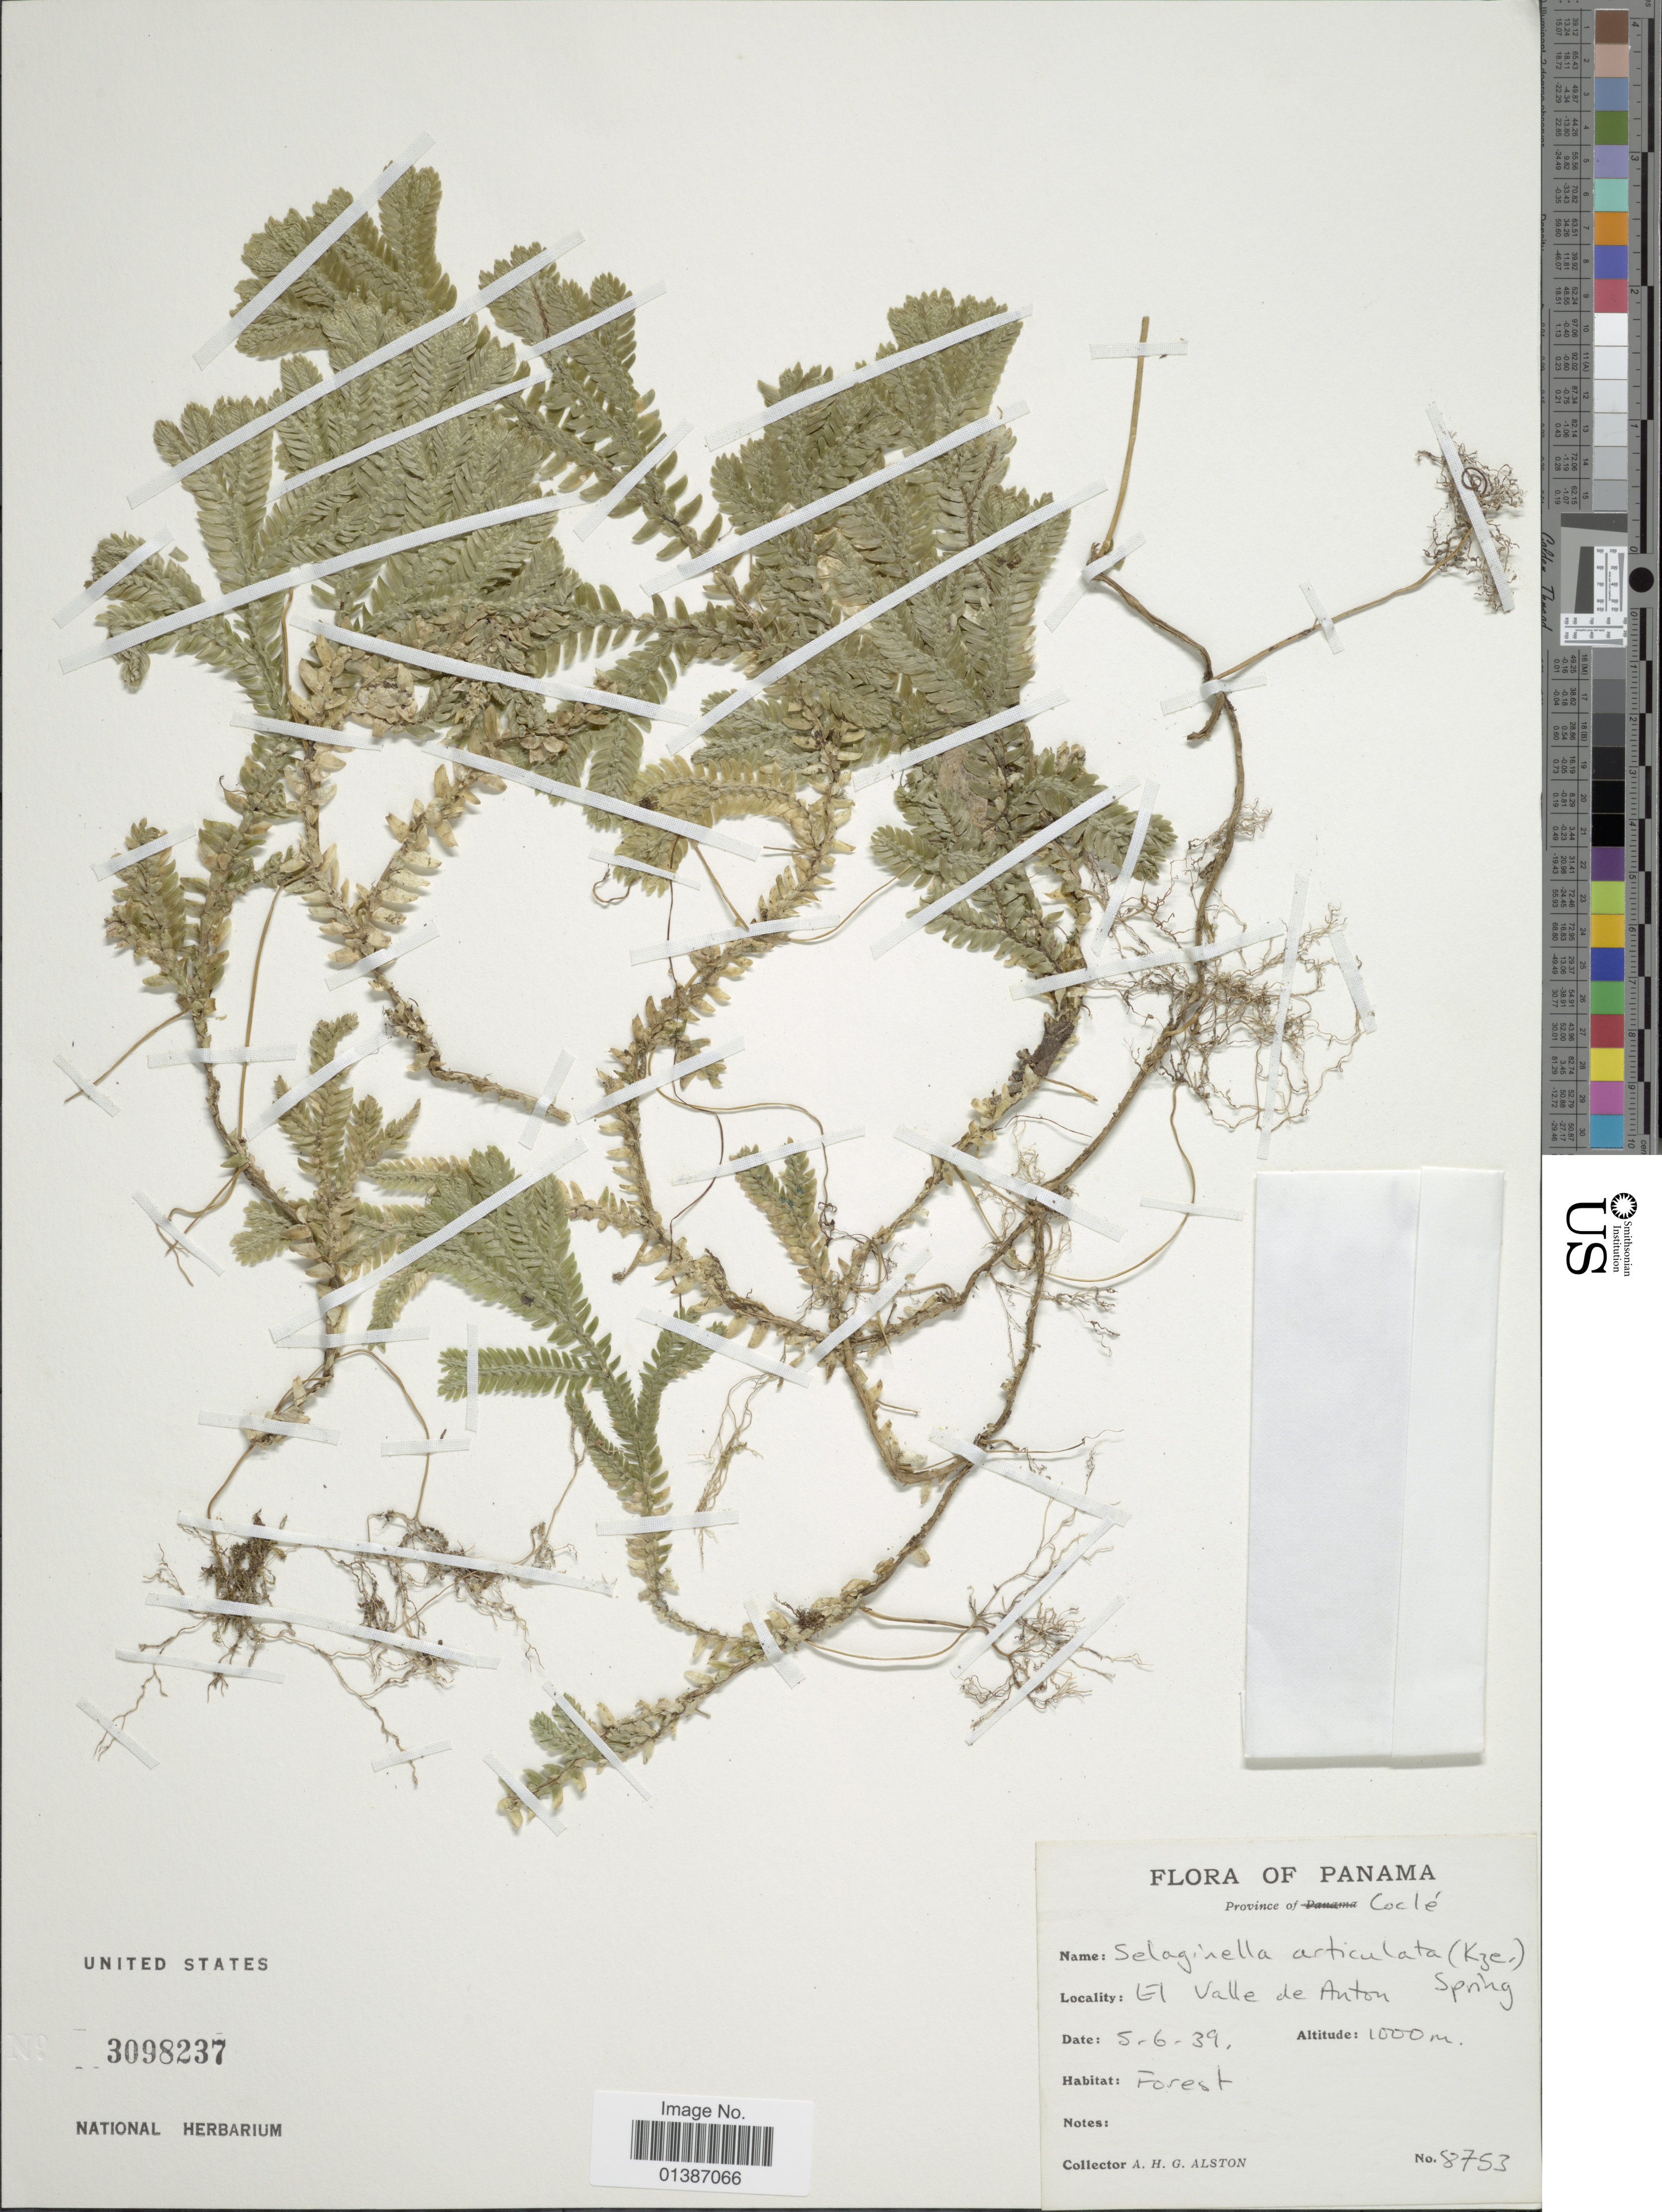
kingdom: Plantae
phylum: Tracheophyta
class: Lycopodiopsida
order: Selaginellales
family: Selaginellaceae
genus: Selaginella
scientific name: Selaginella articulata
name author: (Kunze) Spring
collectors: A. H. Alston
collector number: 8753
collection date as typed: Transcribed d/m/y: 5/6/39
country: Panama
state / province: Coclé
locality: Province of Coclé. El Valle de Anton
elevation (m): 1000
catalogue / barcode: US 3098237